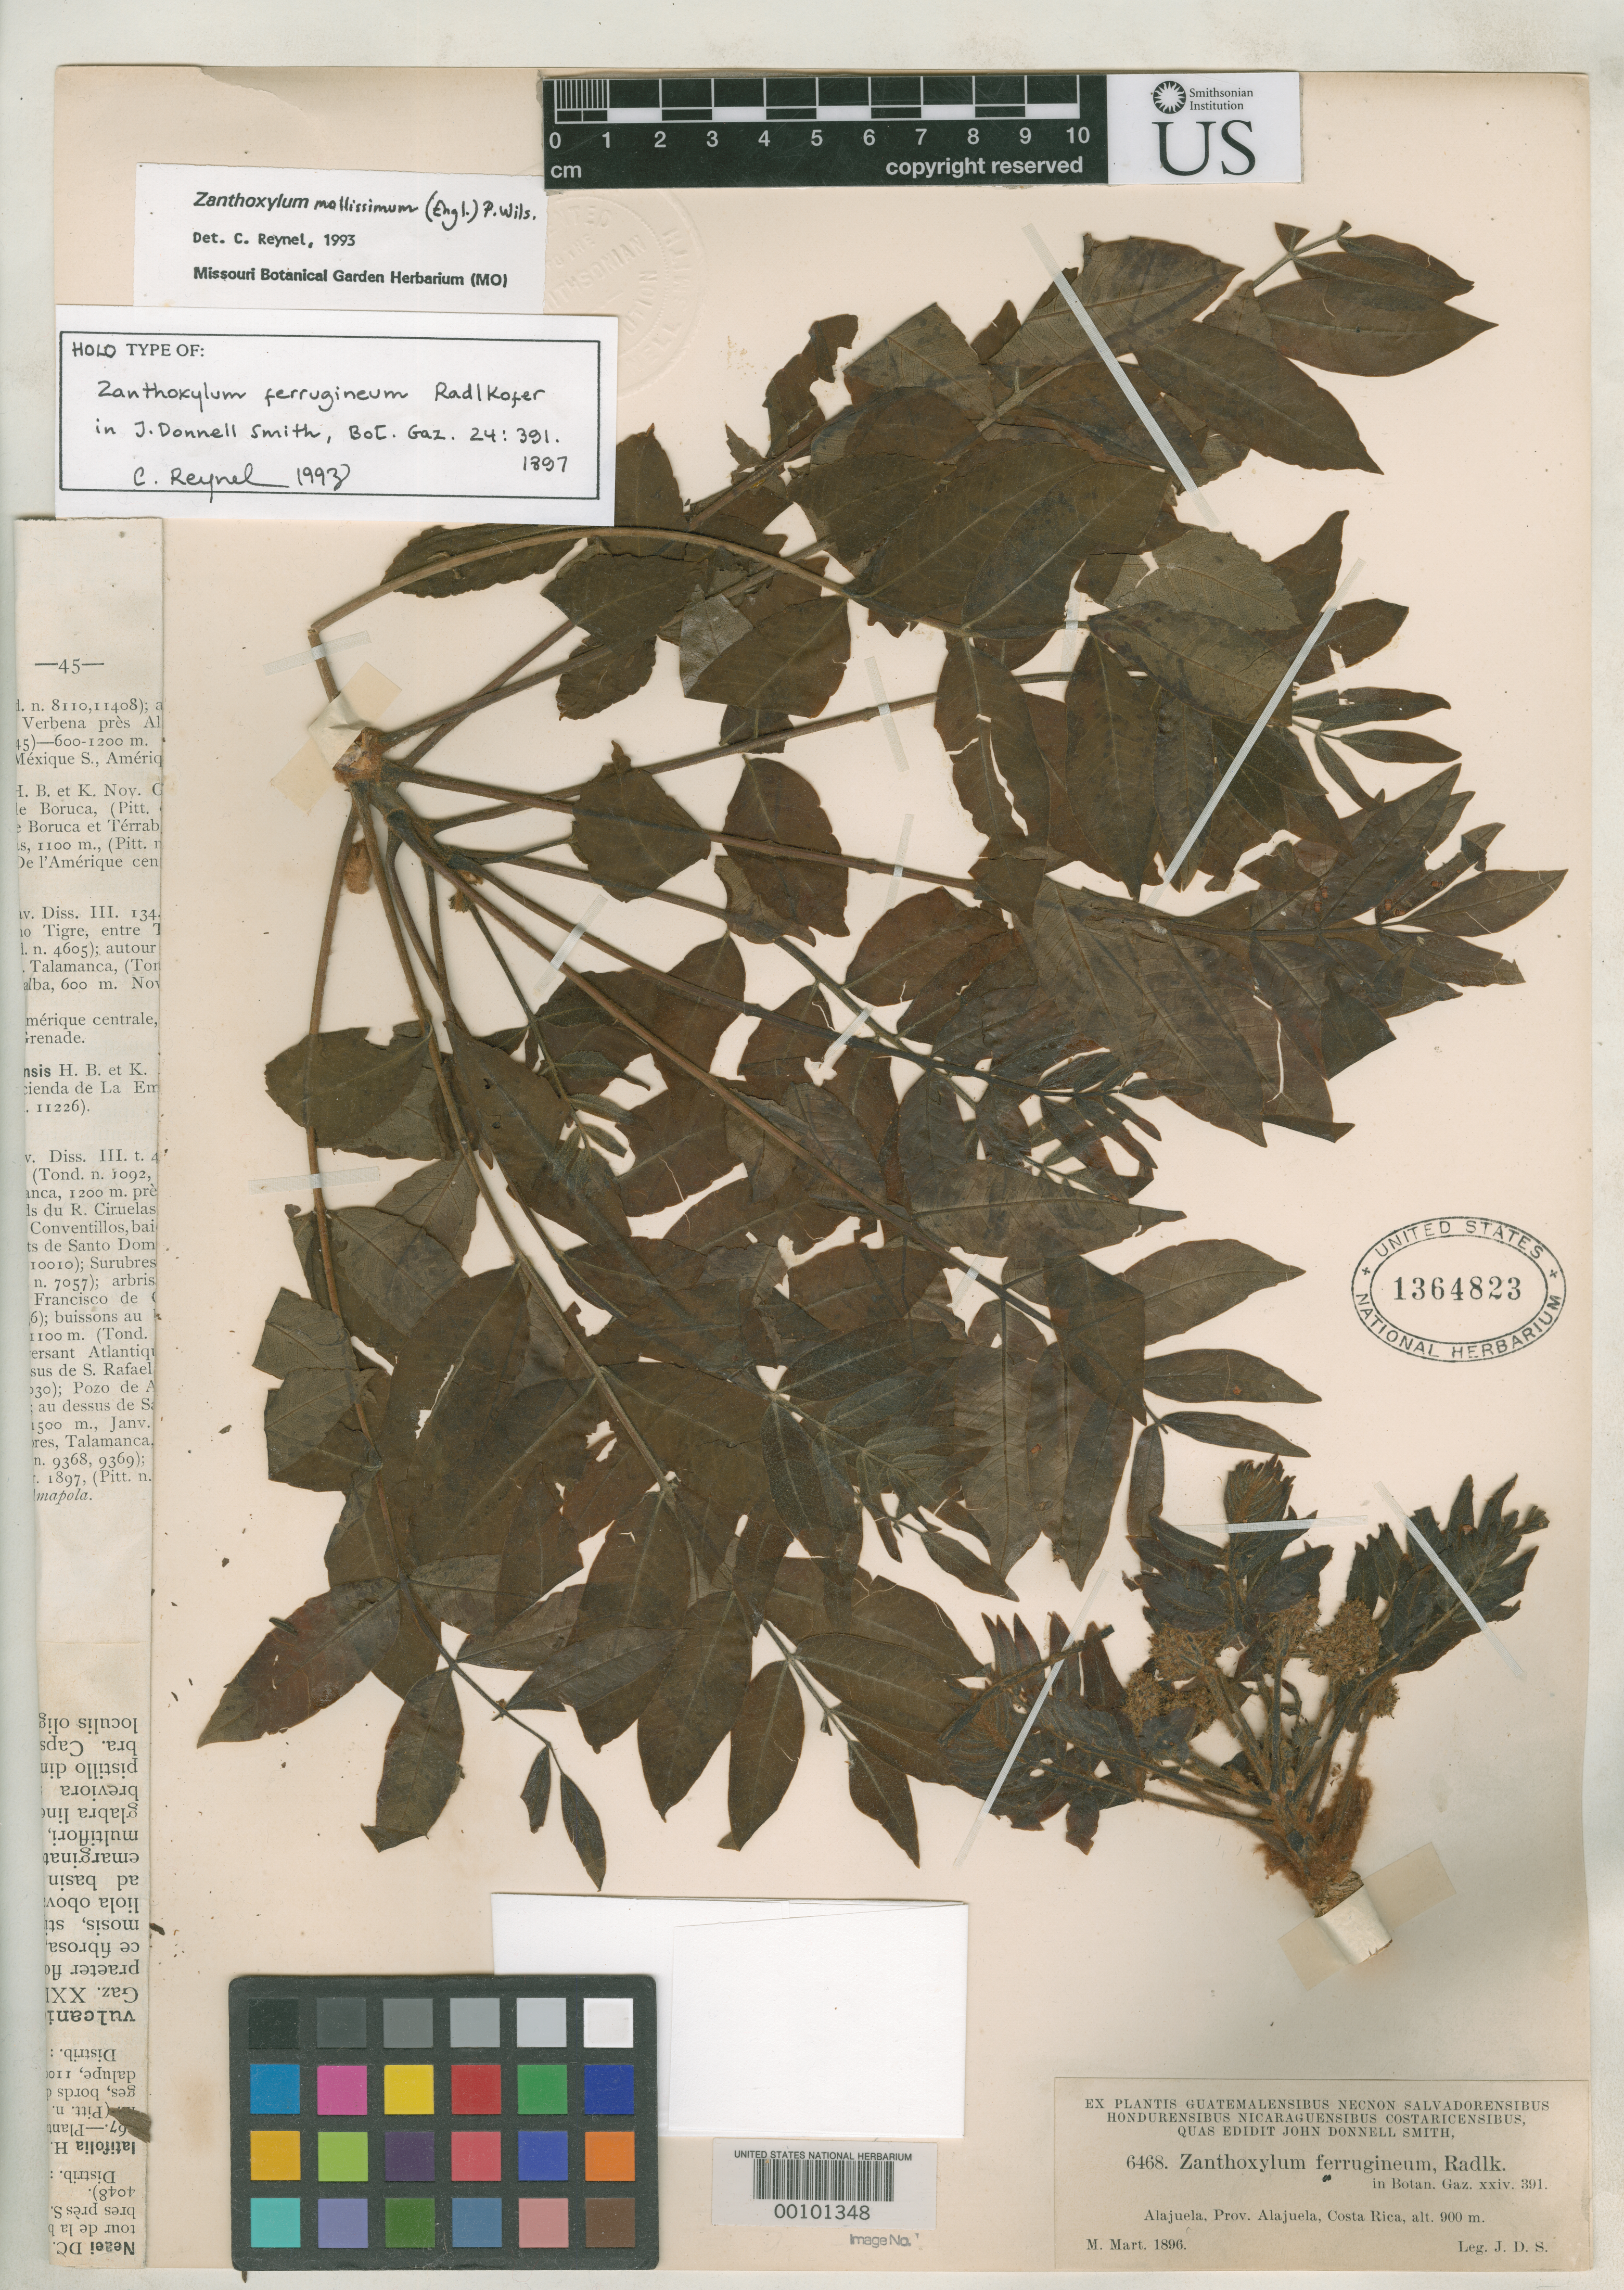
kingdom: Plantae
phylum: Tracheophyta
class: Magnoliopsida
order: Sapindales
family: Rutaceae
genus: Zanthoxylum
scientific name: Zanthoxylum ferrugineum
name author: Radlk.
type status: Holotype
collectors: J. Donnell Smith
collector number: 6468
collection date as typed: Mar 1896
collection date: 1896-03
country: Costa Rica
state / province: Alajuela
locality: Near Alajuela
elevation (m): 900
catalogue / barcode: US 1364823